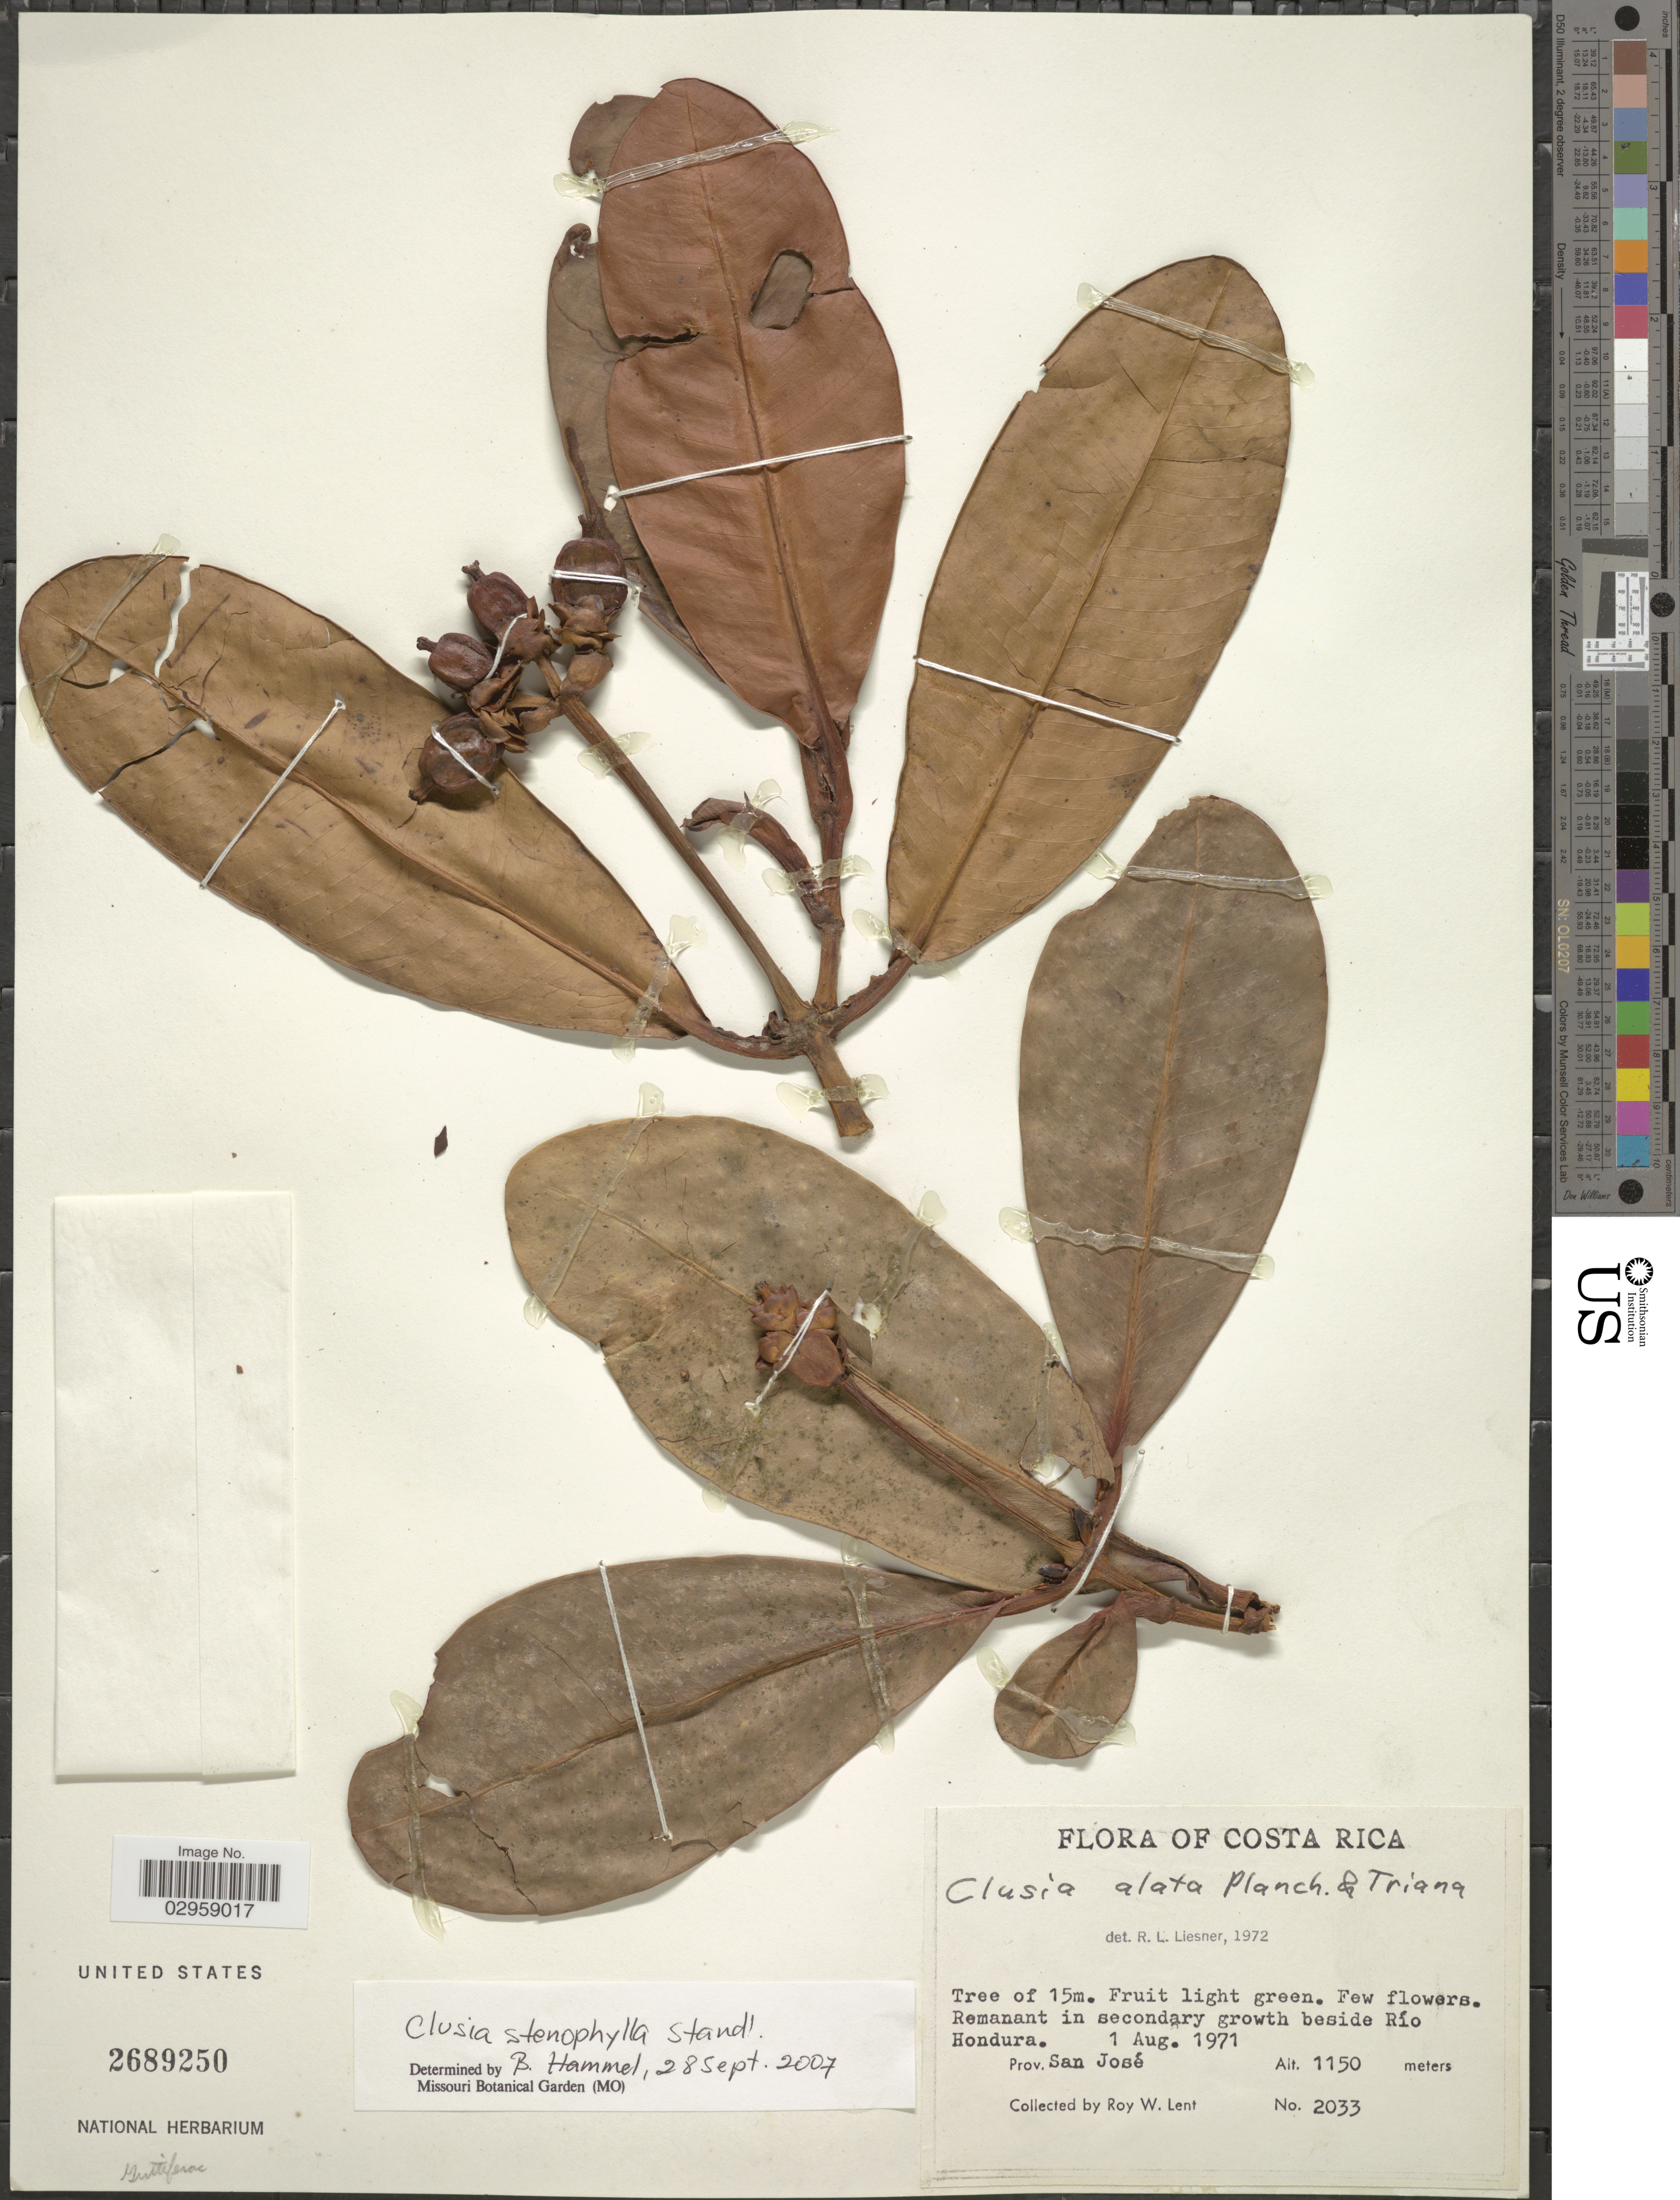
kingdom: Plantae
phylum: Tracheophyta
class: Magnoliopsida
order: Malpighiales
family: Clusiaceae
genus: Clusia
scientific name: Clusia stenophylla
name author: Standl.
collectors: R. W. Lent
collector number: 2033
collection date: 1971-08-01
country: Costa Rica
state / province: San José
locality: In secondary growth beside Río Hondura.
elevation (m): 1150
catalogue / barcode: US 2689250